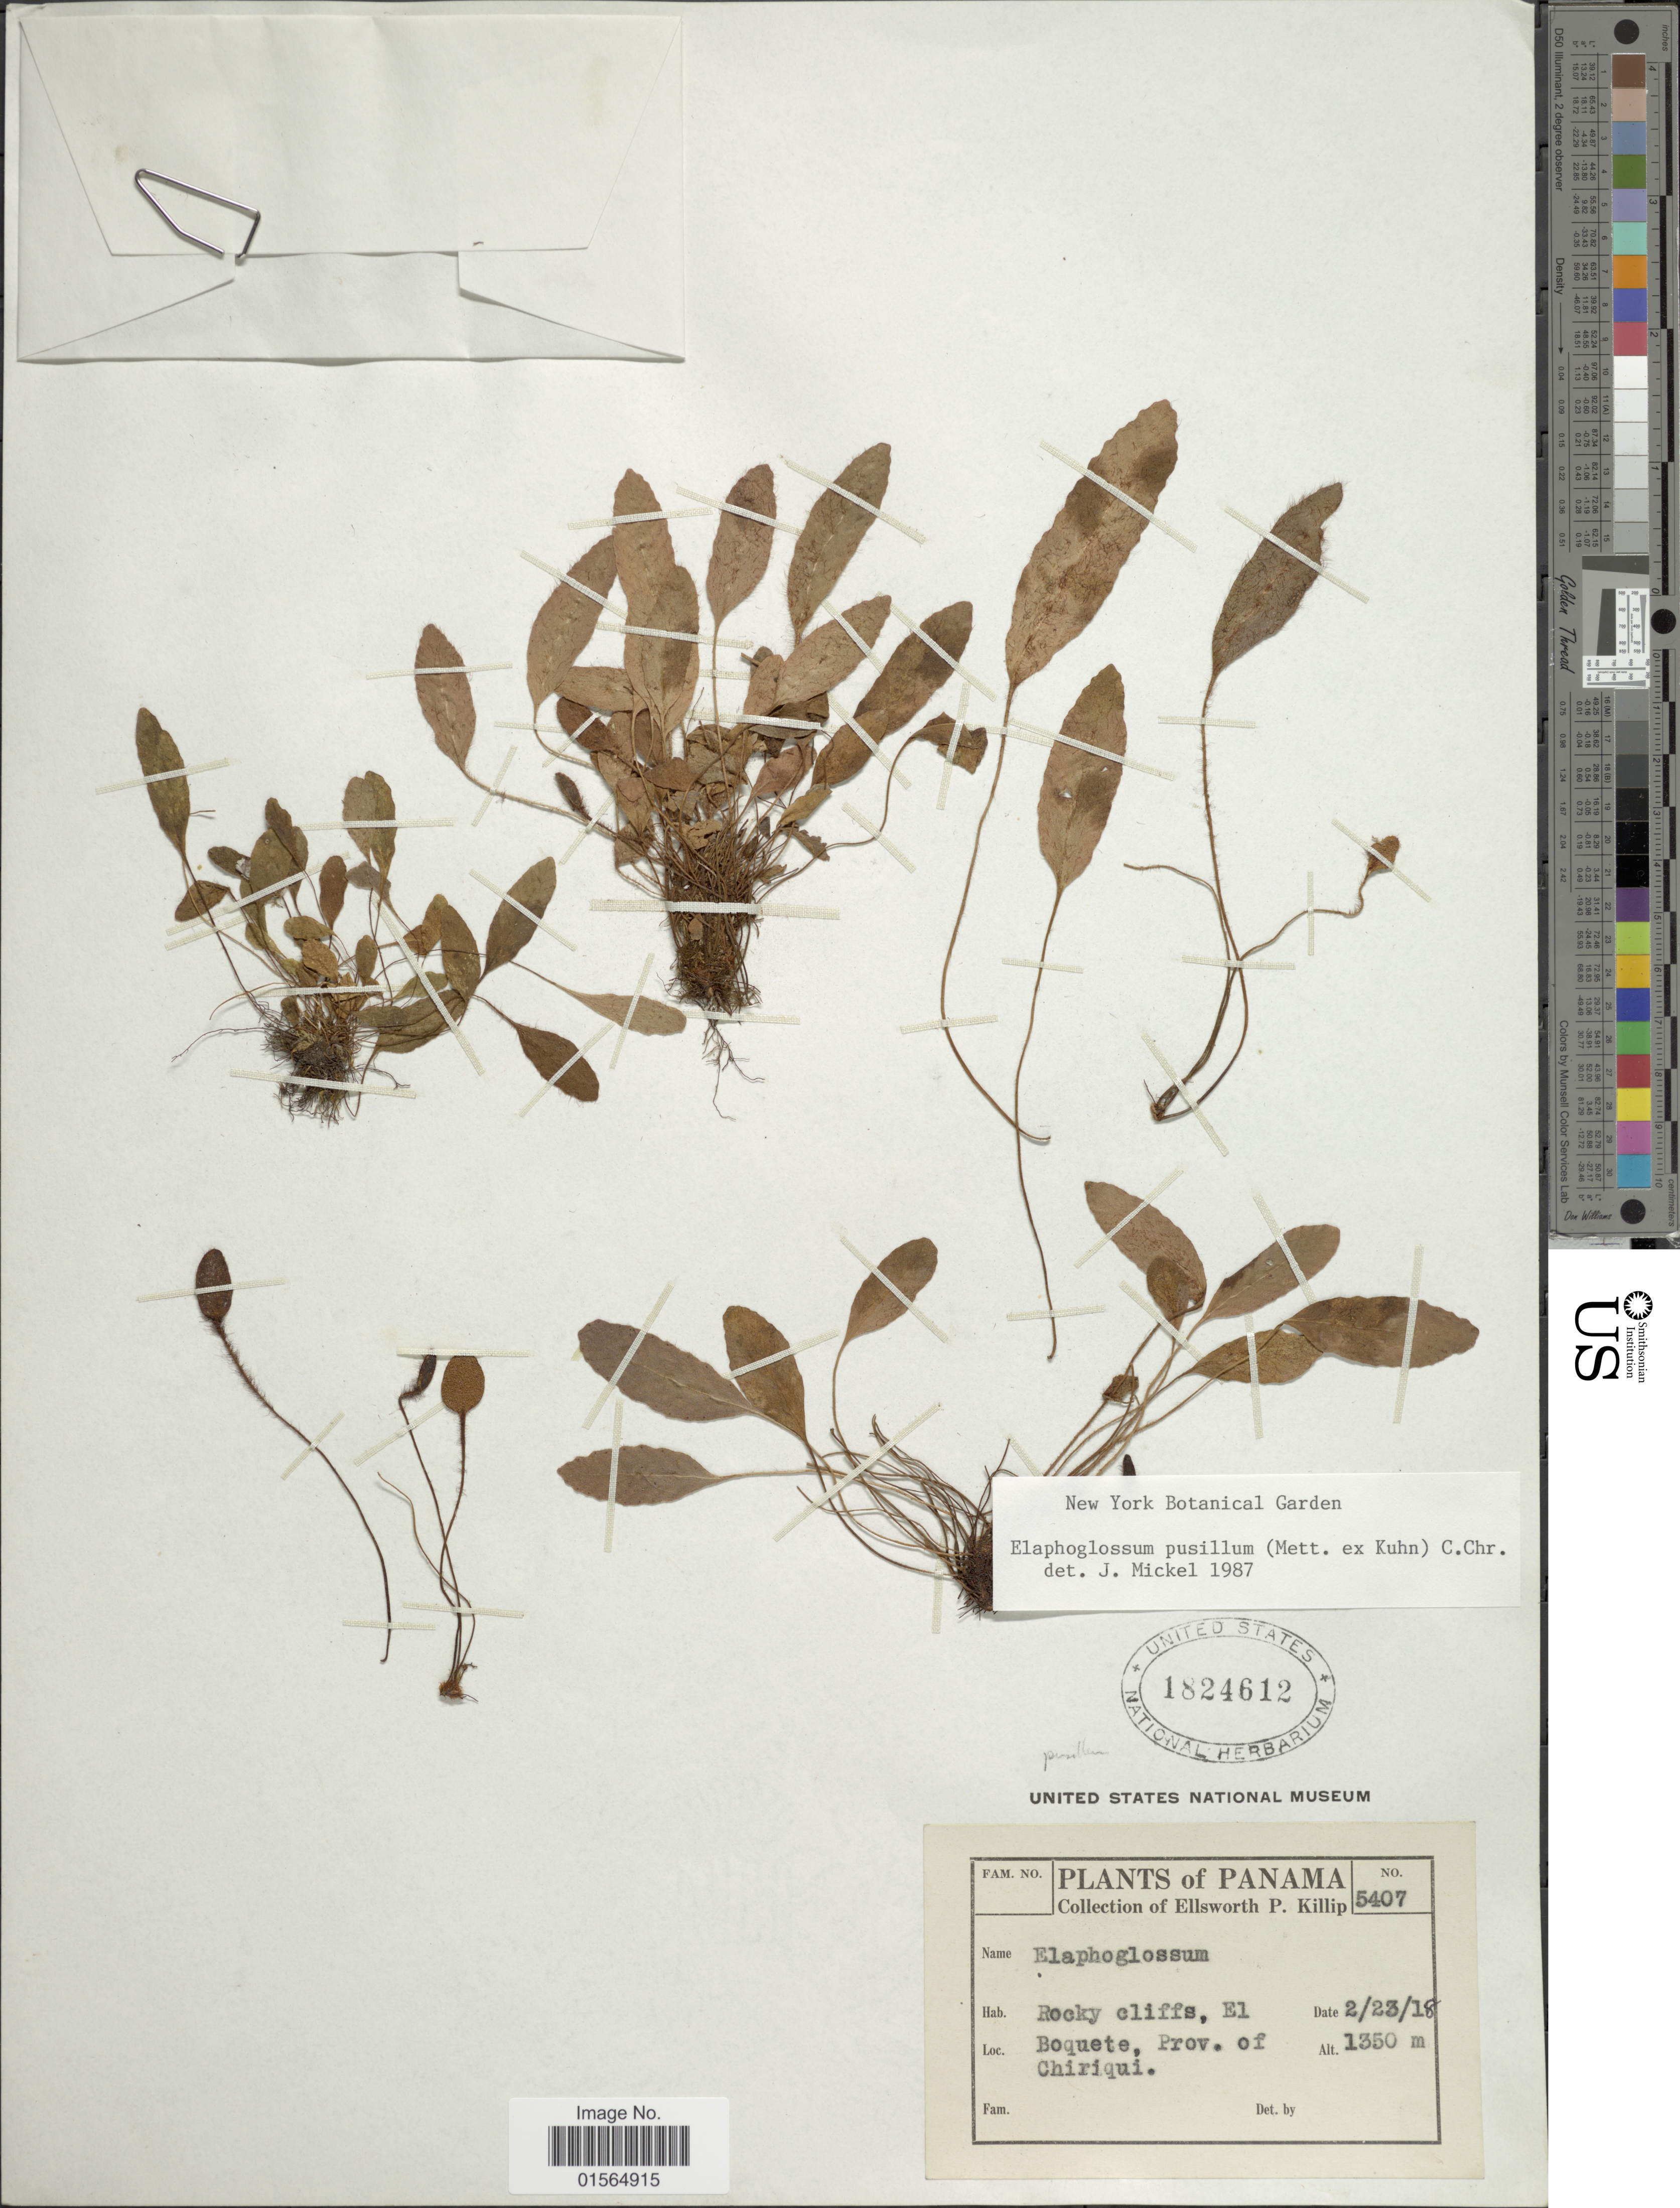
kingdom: Plantae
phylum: Tracheophyta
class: Polypodiopsida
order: Polypodiales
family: Dryopteridaceae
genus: Elaphoglossum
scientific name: Elaphoglossum pusillum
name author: (Mett. ex Kuhn) C. Chr.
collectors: E. P. Killip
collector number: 5407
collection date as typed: Transcribed d/m/y: 23/2/18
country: Panama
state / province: Chiriqui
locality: Rocky cliffs, el Boquete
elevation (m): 1350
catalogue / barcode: US 1824612